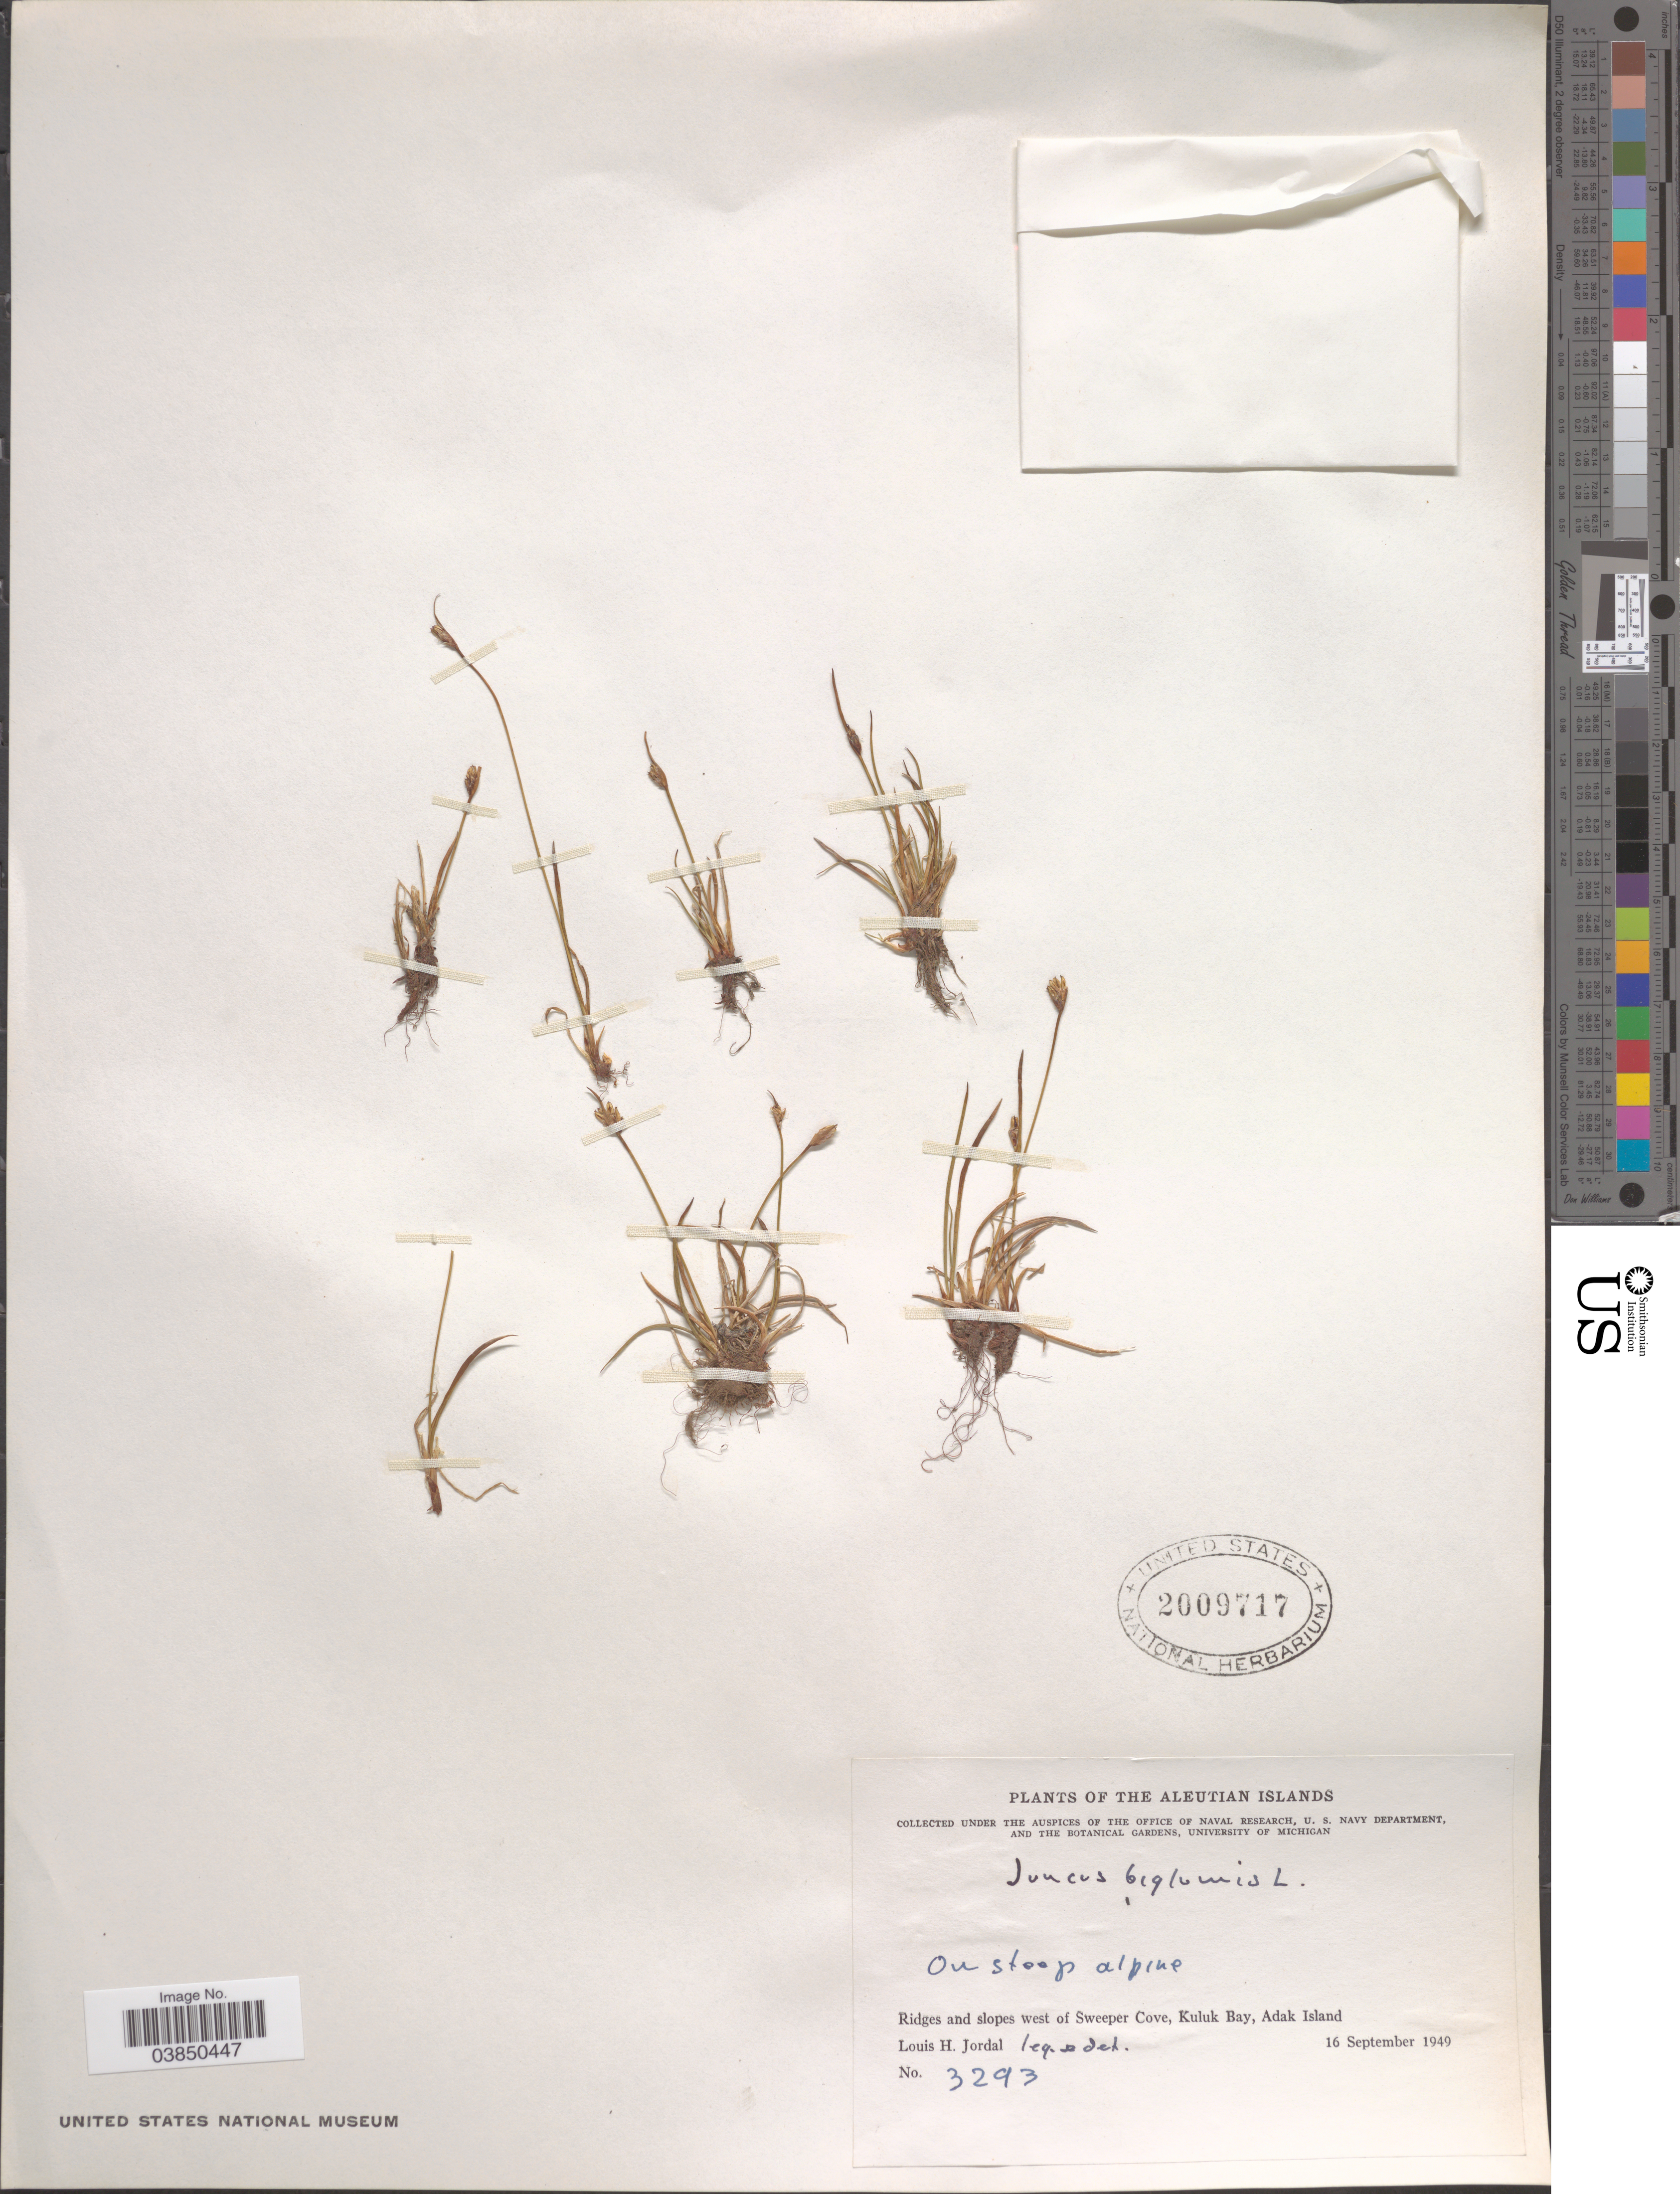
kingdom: Plantae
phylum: Tracheophyta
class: Liliopsida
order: Poales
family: Juncaceae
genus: Juncus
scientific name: Juncus biglumis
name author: L.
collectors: L. Jordal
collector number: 3293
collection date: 1949-09-16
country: United States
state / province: Alaska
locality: Aleutian Islands. Ridges and slopes west of Sweeper Cove, Kuluk Bay, Adak Island.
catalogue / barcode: US 2009717